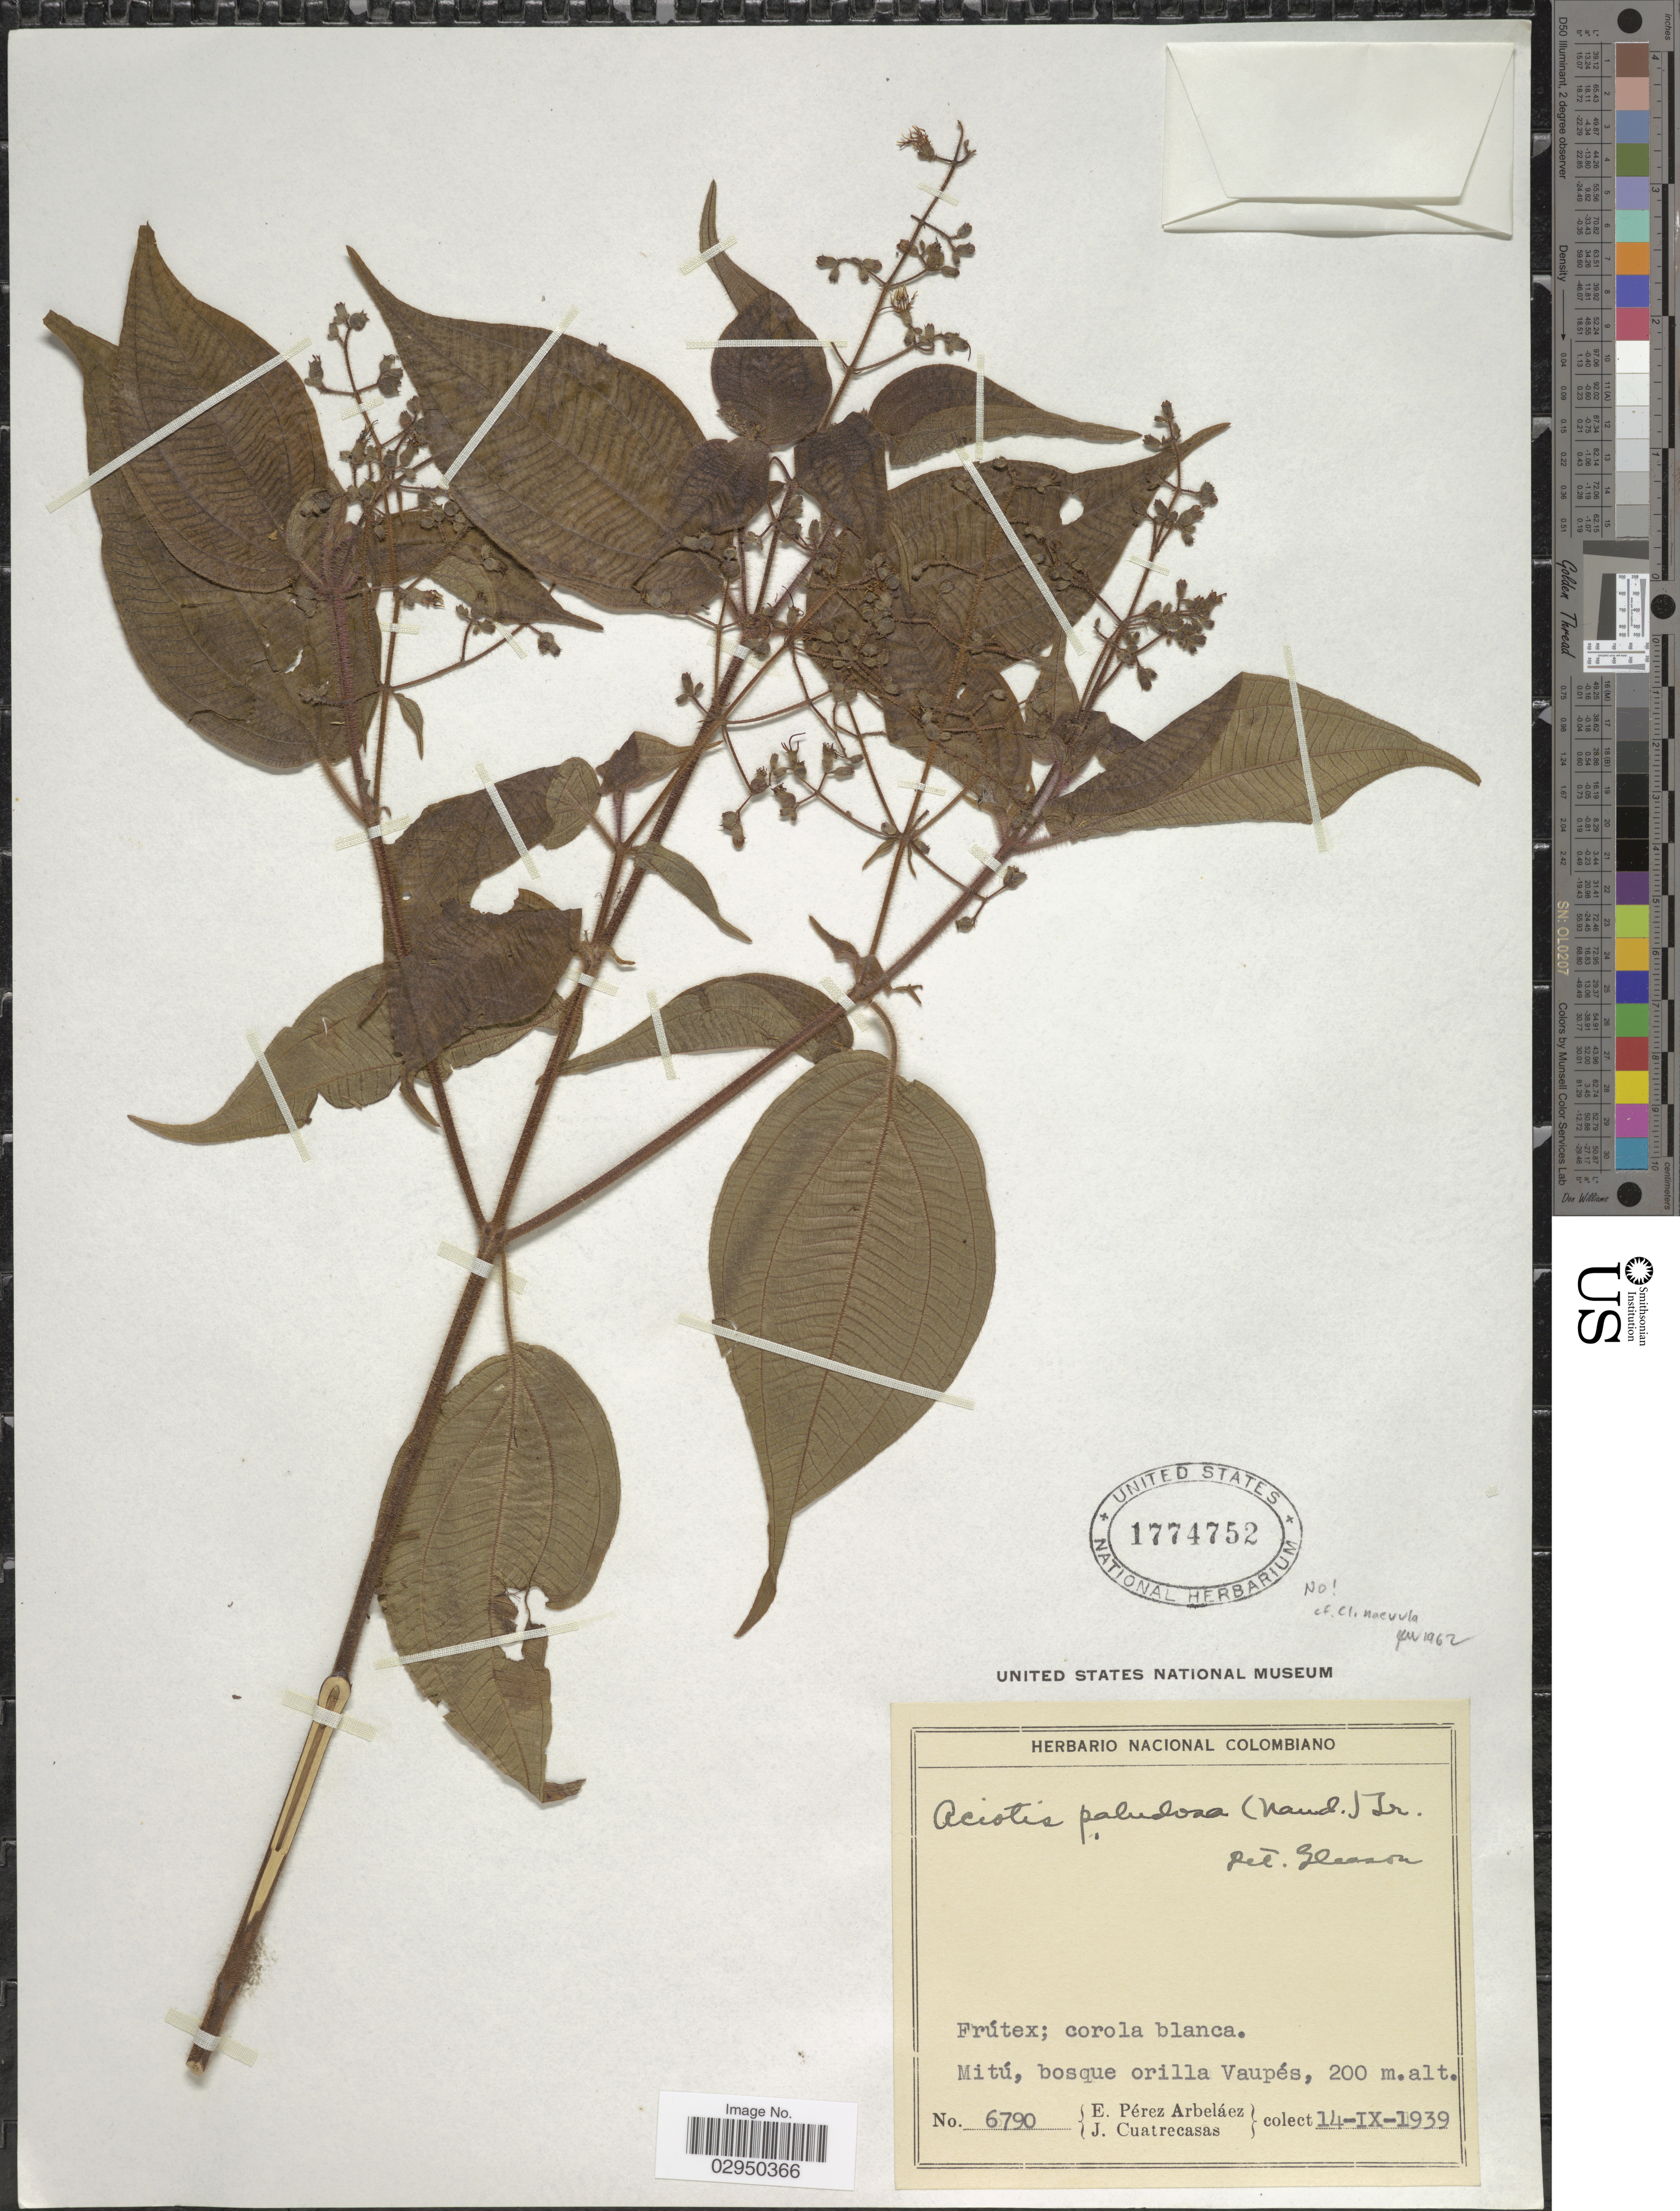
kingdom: Plantae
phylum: Tracheophyta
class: Magnoliopsida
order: Myrtales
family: Melastomataceae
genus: Clidemia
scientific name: Clidemia japurensis var. heterobasis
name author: (DC.) Wurdack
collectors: E. Pérez Arbeláez & J. Cuatrecasas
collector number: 6790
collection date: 1939-09-14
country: Colombia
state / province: Vaupés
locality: Mitú, bosque orilla Vaupés.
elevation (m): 200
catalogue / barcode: US 1774752